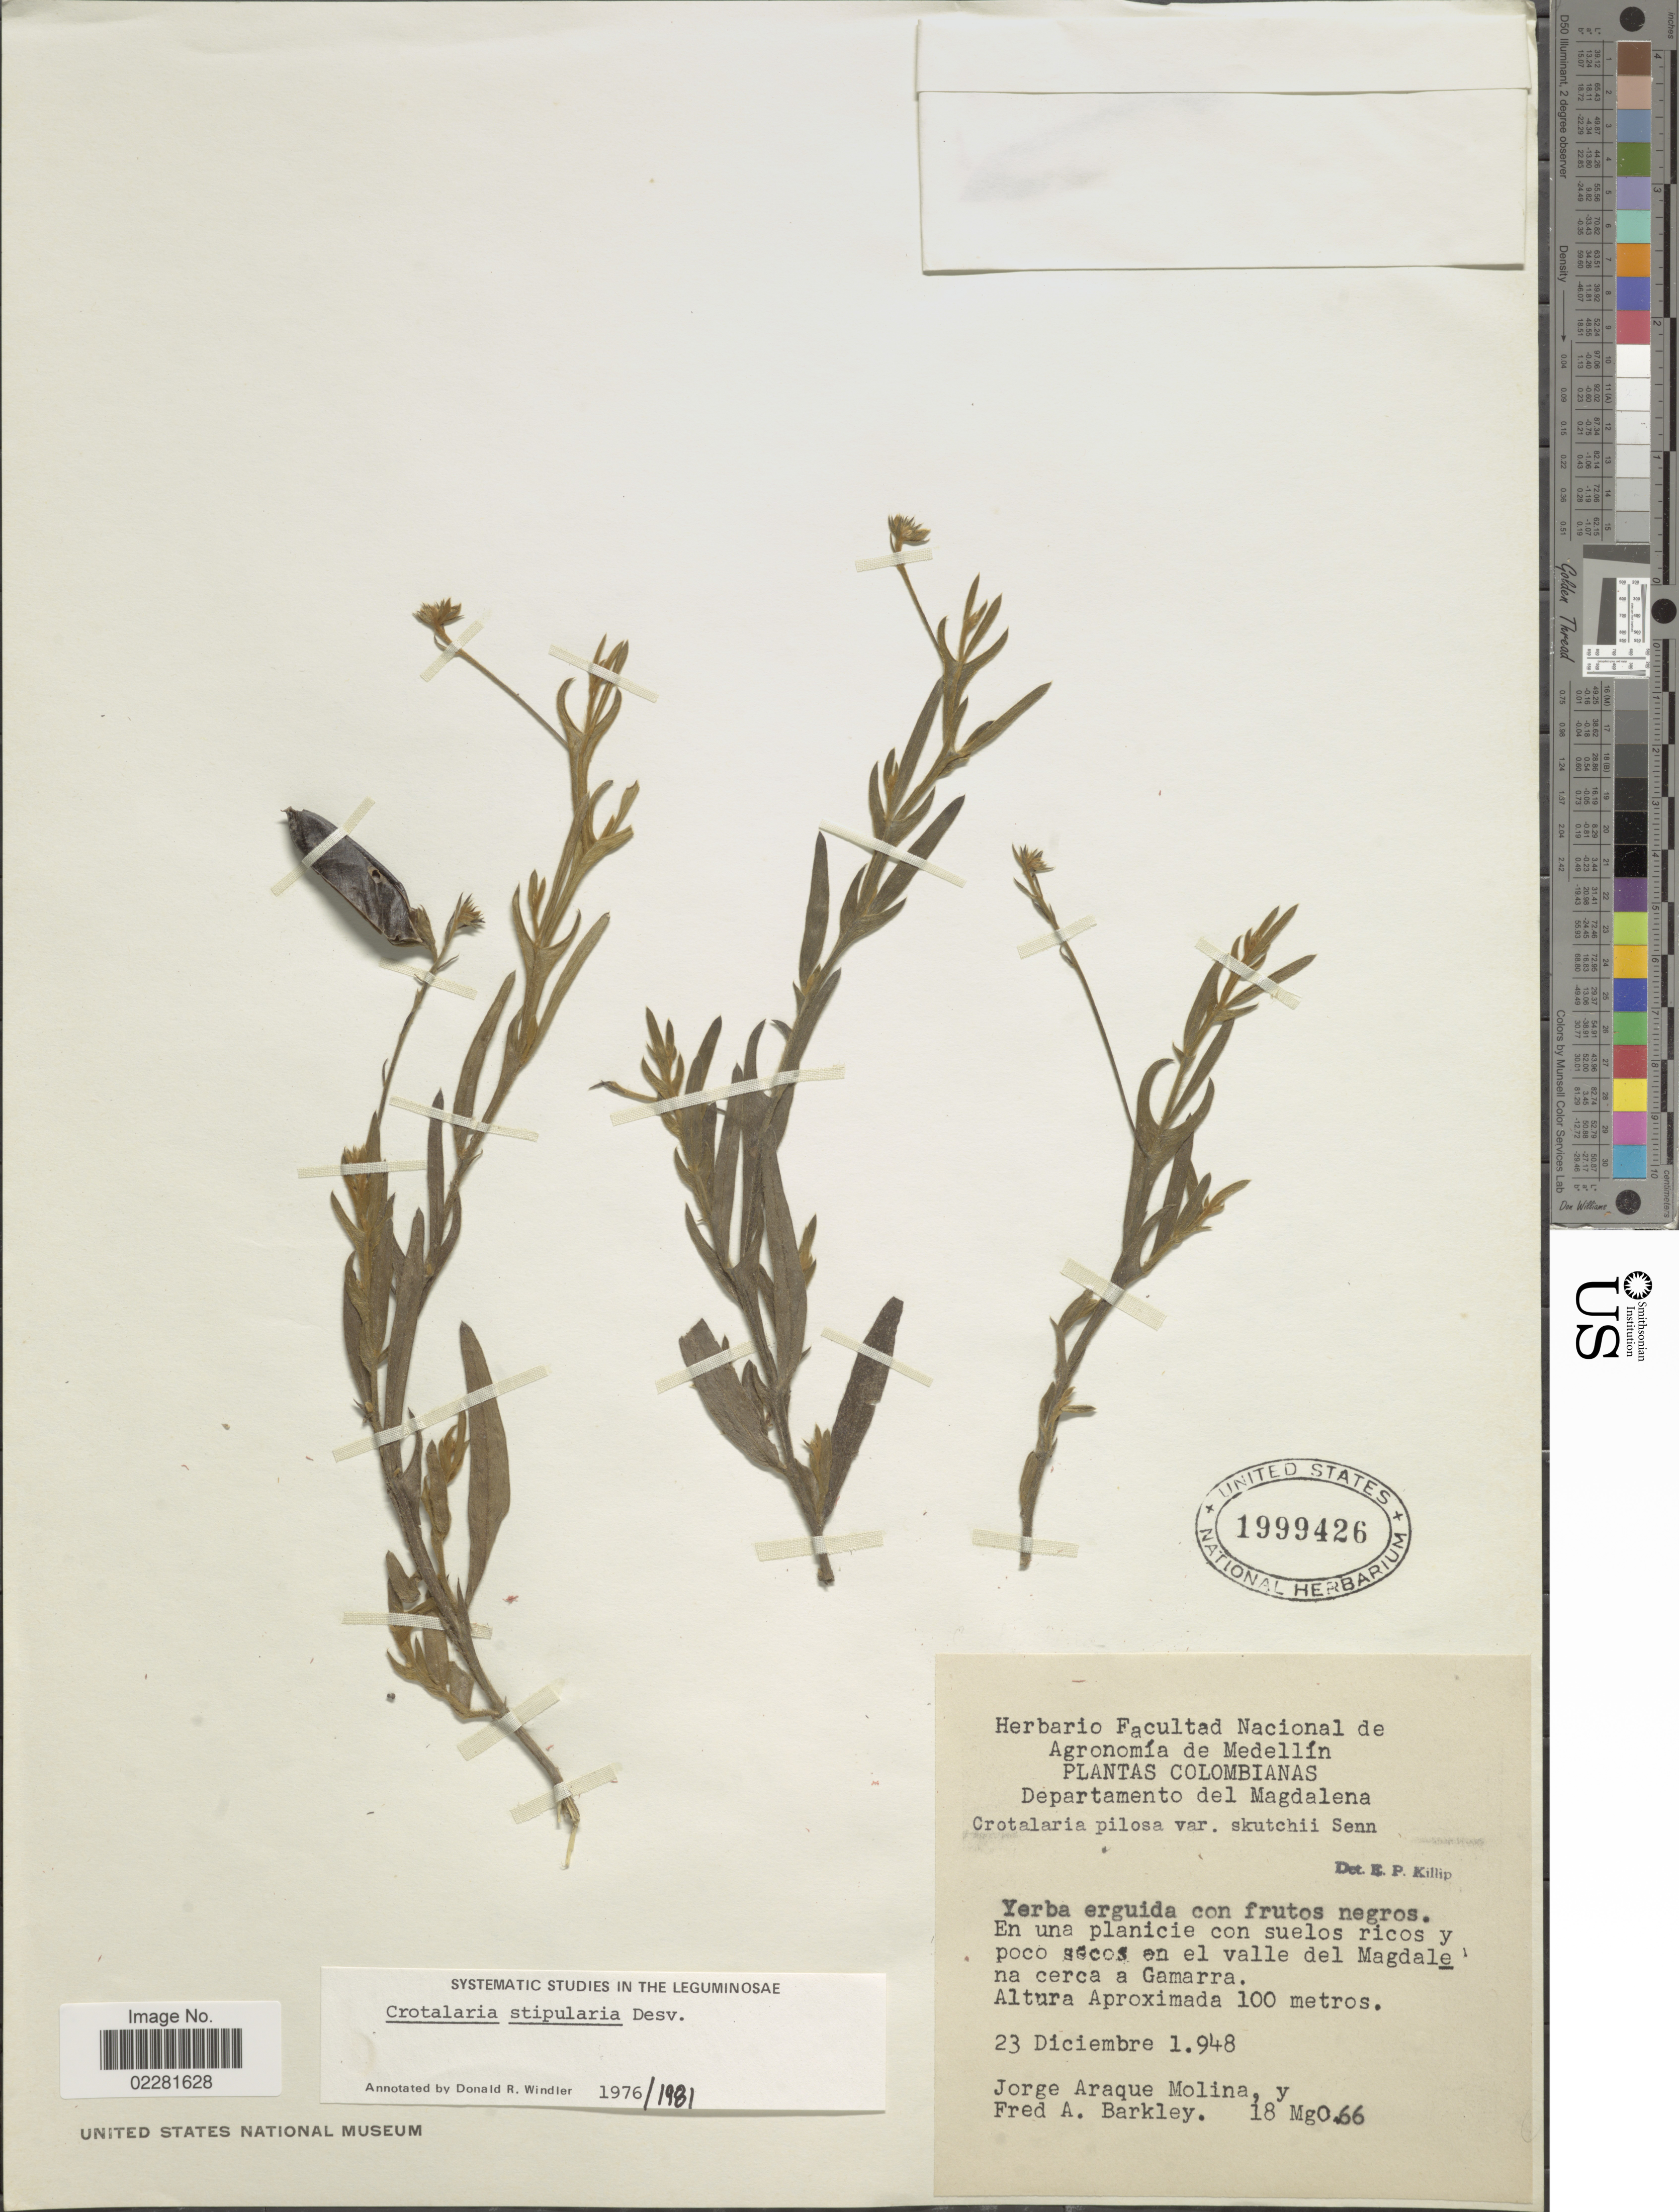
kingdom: Plantae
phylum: Tracheophyta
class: Magnoliopsida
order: Fabales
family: Fabaceae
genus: Crotalaria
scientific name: Crotalaria stipularia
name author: Desv.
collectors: J. A. Molina & F. A. Barkley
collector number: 18Mgo66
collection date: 1948-12-23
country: Colombia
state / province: Magdalena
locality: En el valle del Magdalena cerca a Gamarra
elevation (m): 100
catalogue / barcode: US 1999426